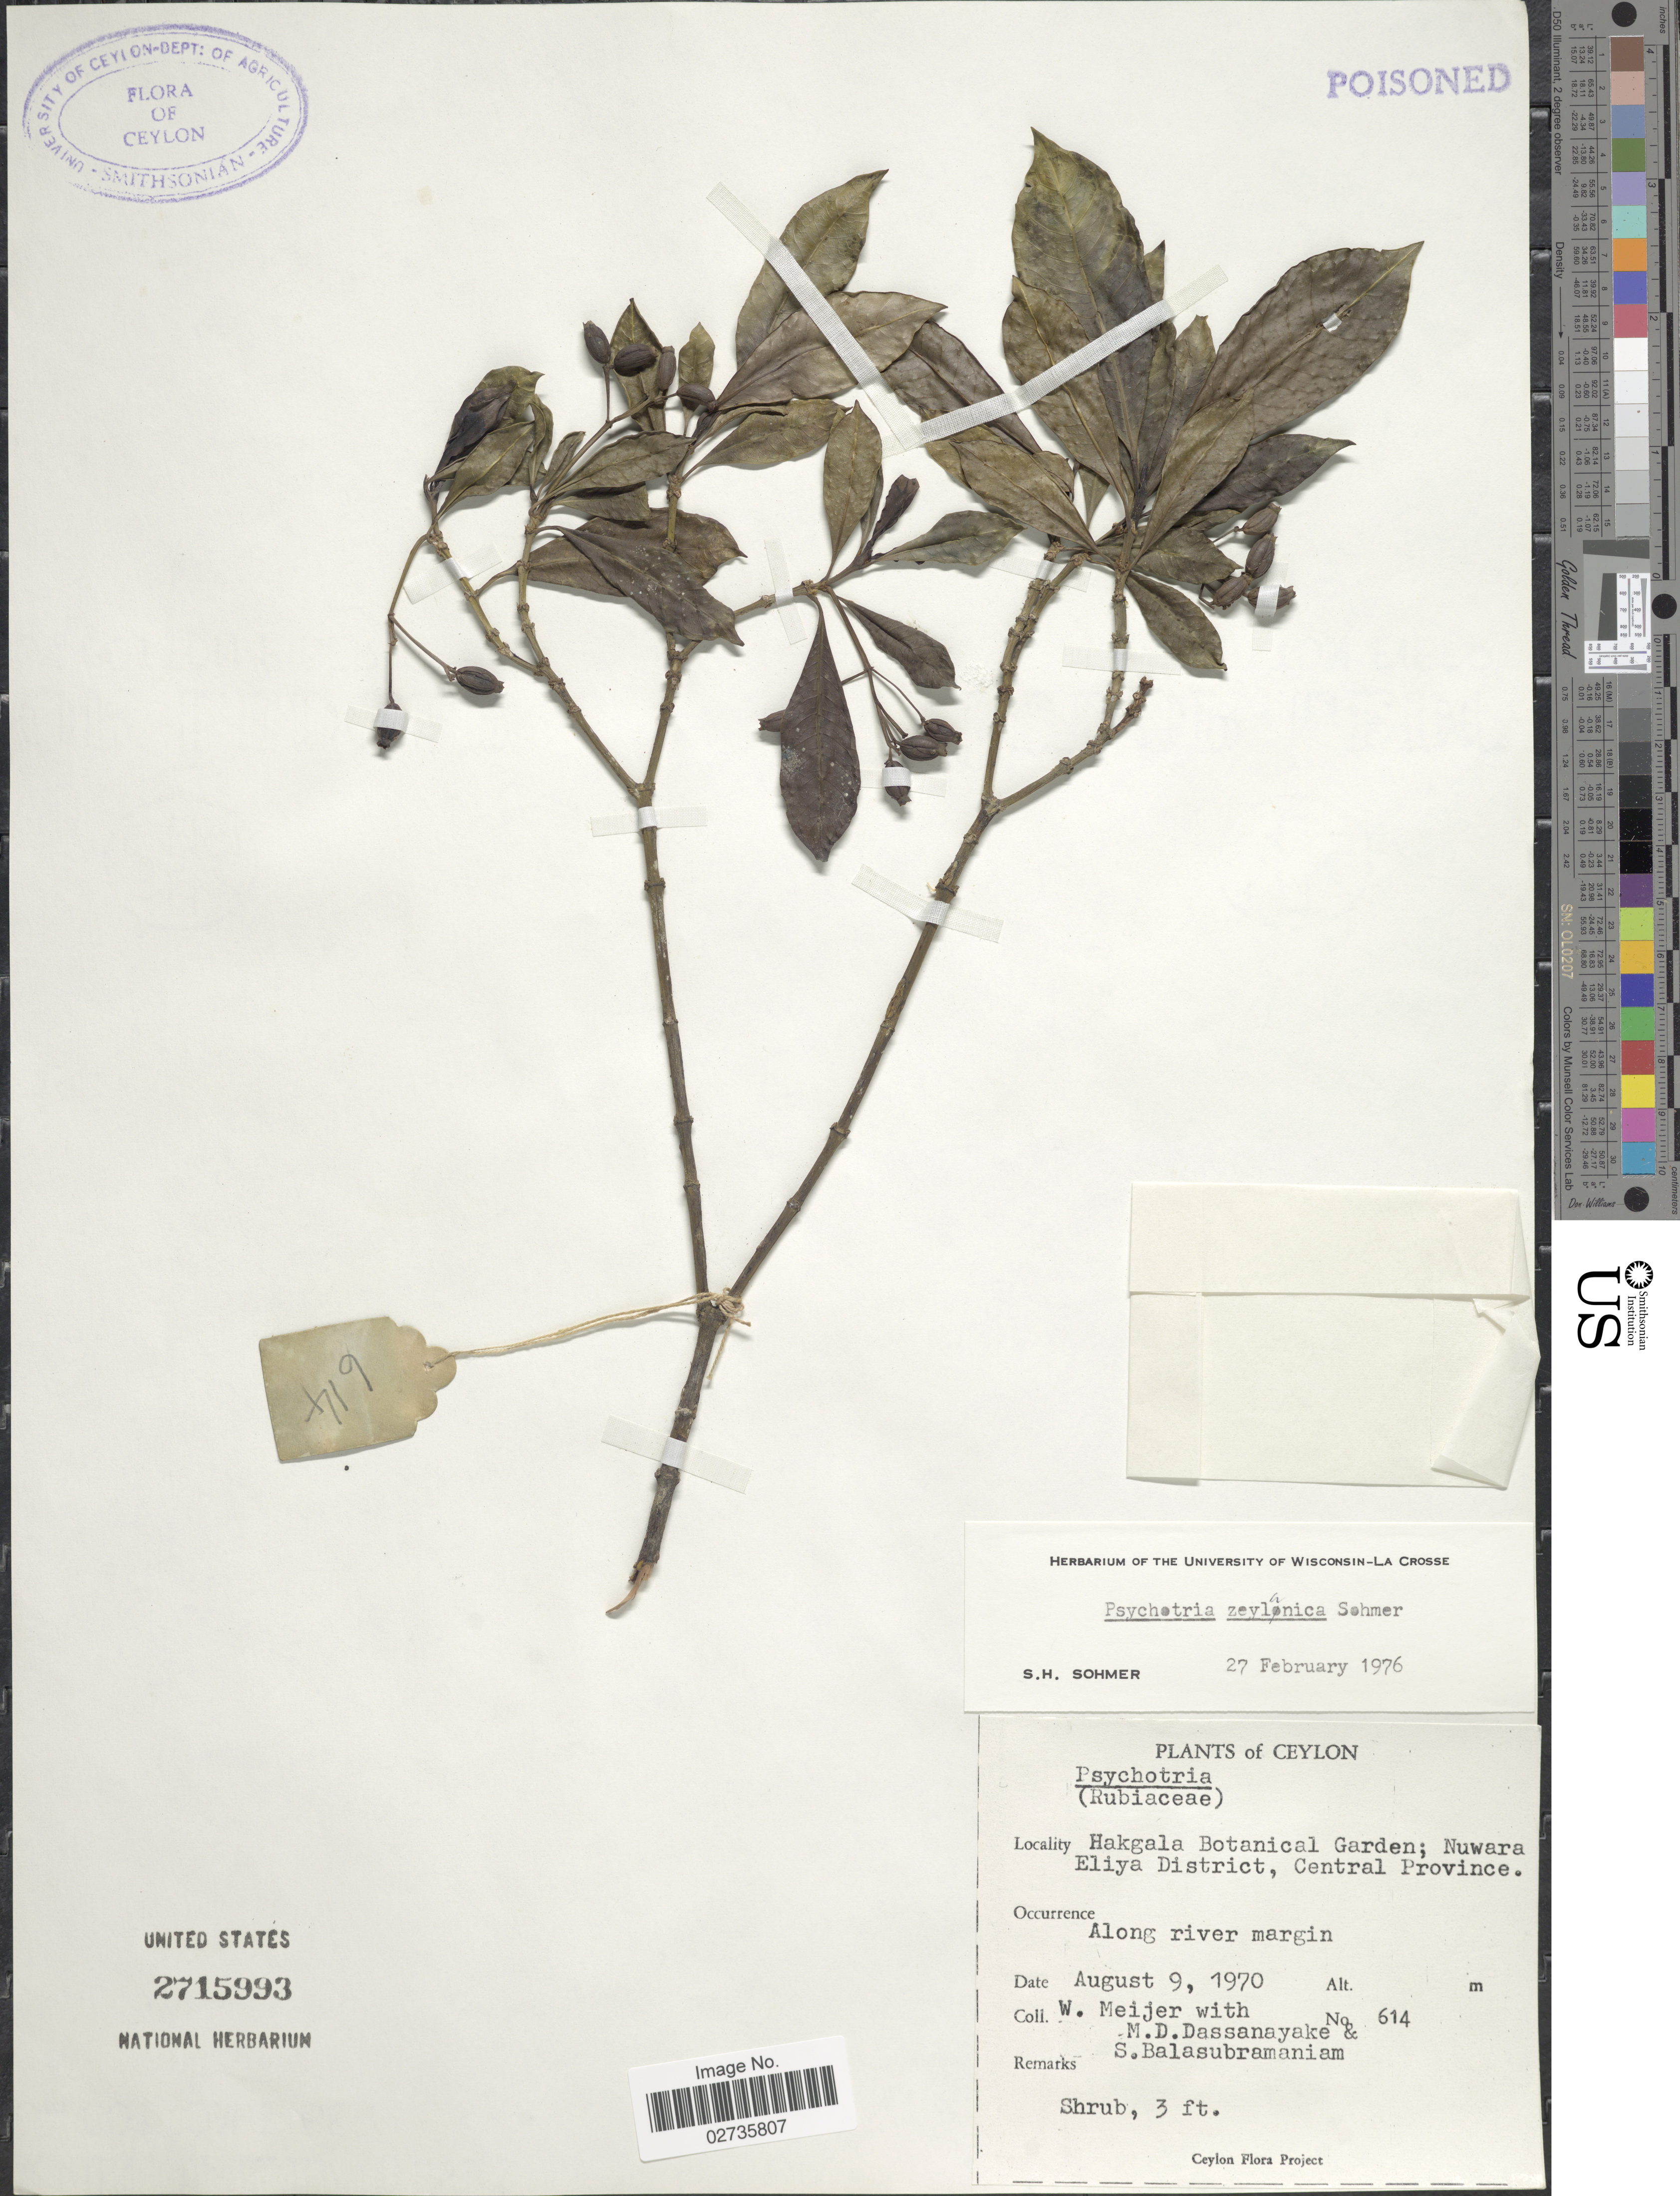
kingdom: Plantae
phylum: Tracheophyta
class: Magnoliopsida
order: Gentianales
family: Rubiaceae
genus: Psychotria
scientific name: Psychotria zeylanica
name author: Sohmer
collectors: W. Meijer, M. D. Dassanayake & S. Balasubramaniam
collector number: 614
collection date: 1970-08-09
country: Sri Lanka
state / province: Central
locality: Ceylon, Hakgala Botanical Garden; Nuwara Eliya District, Along river margin.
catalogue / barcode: US 2715993